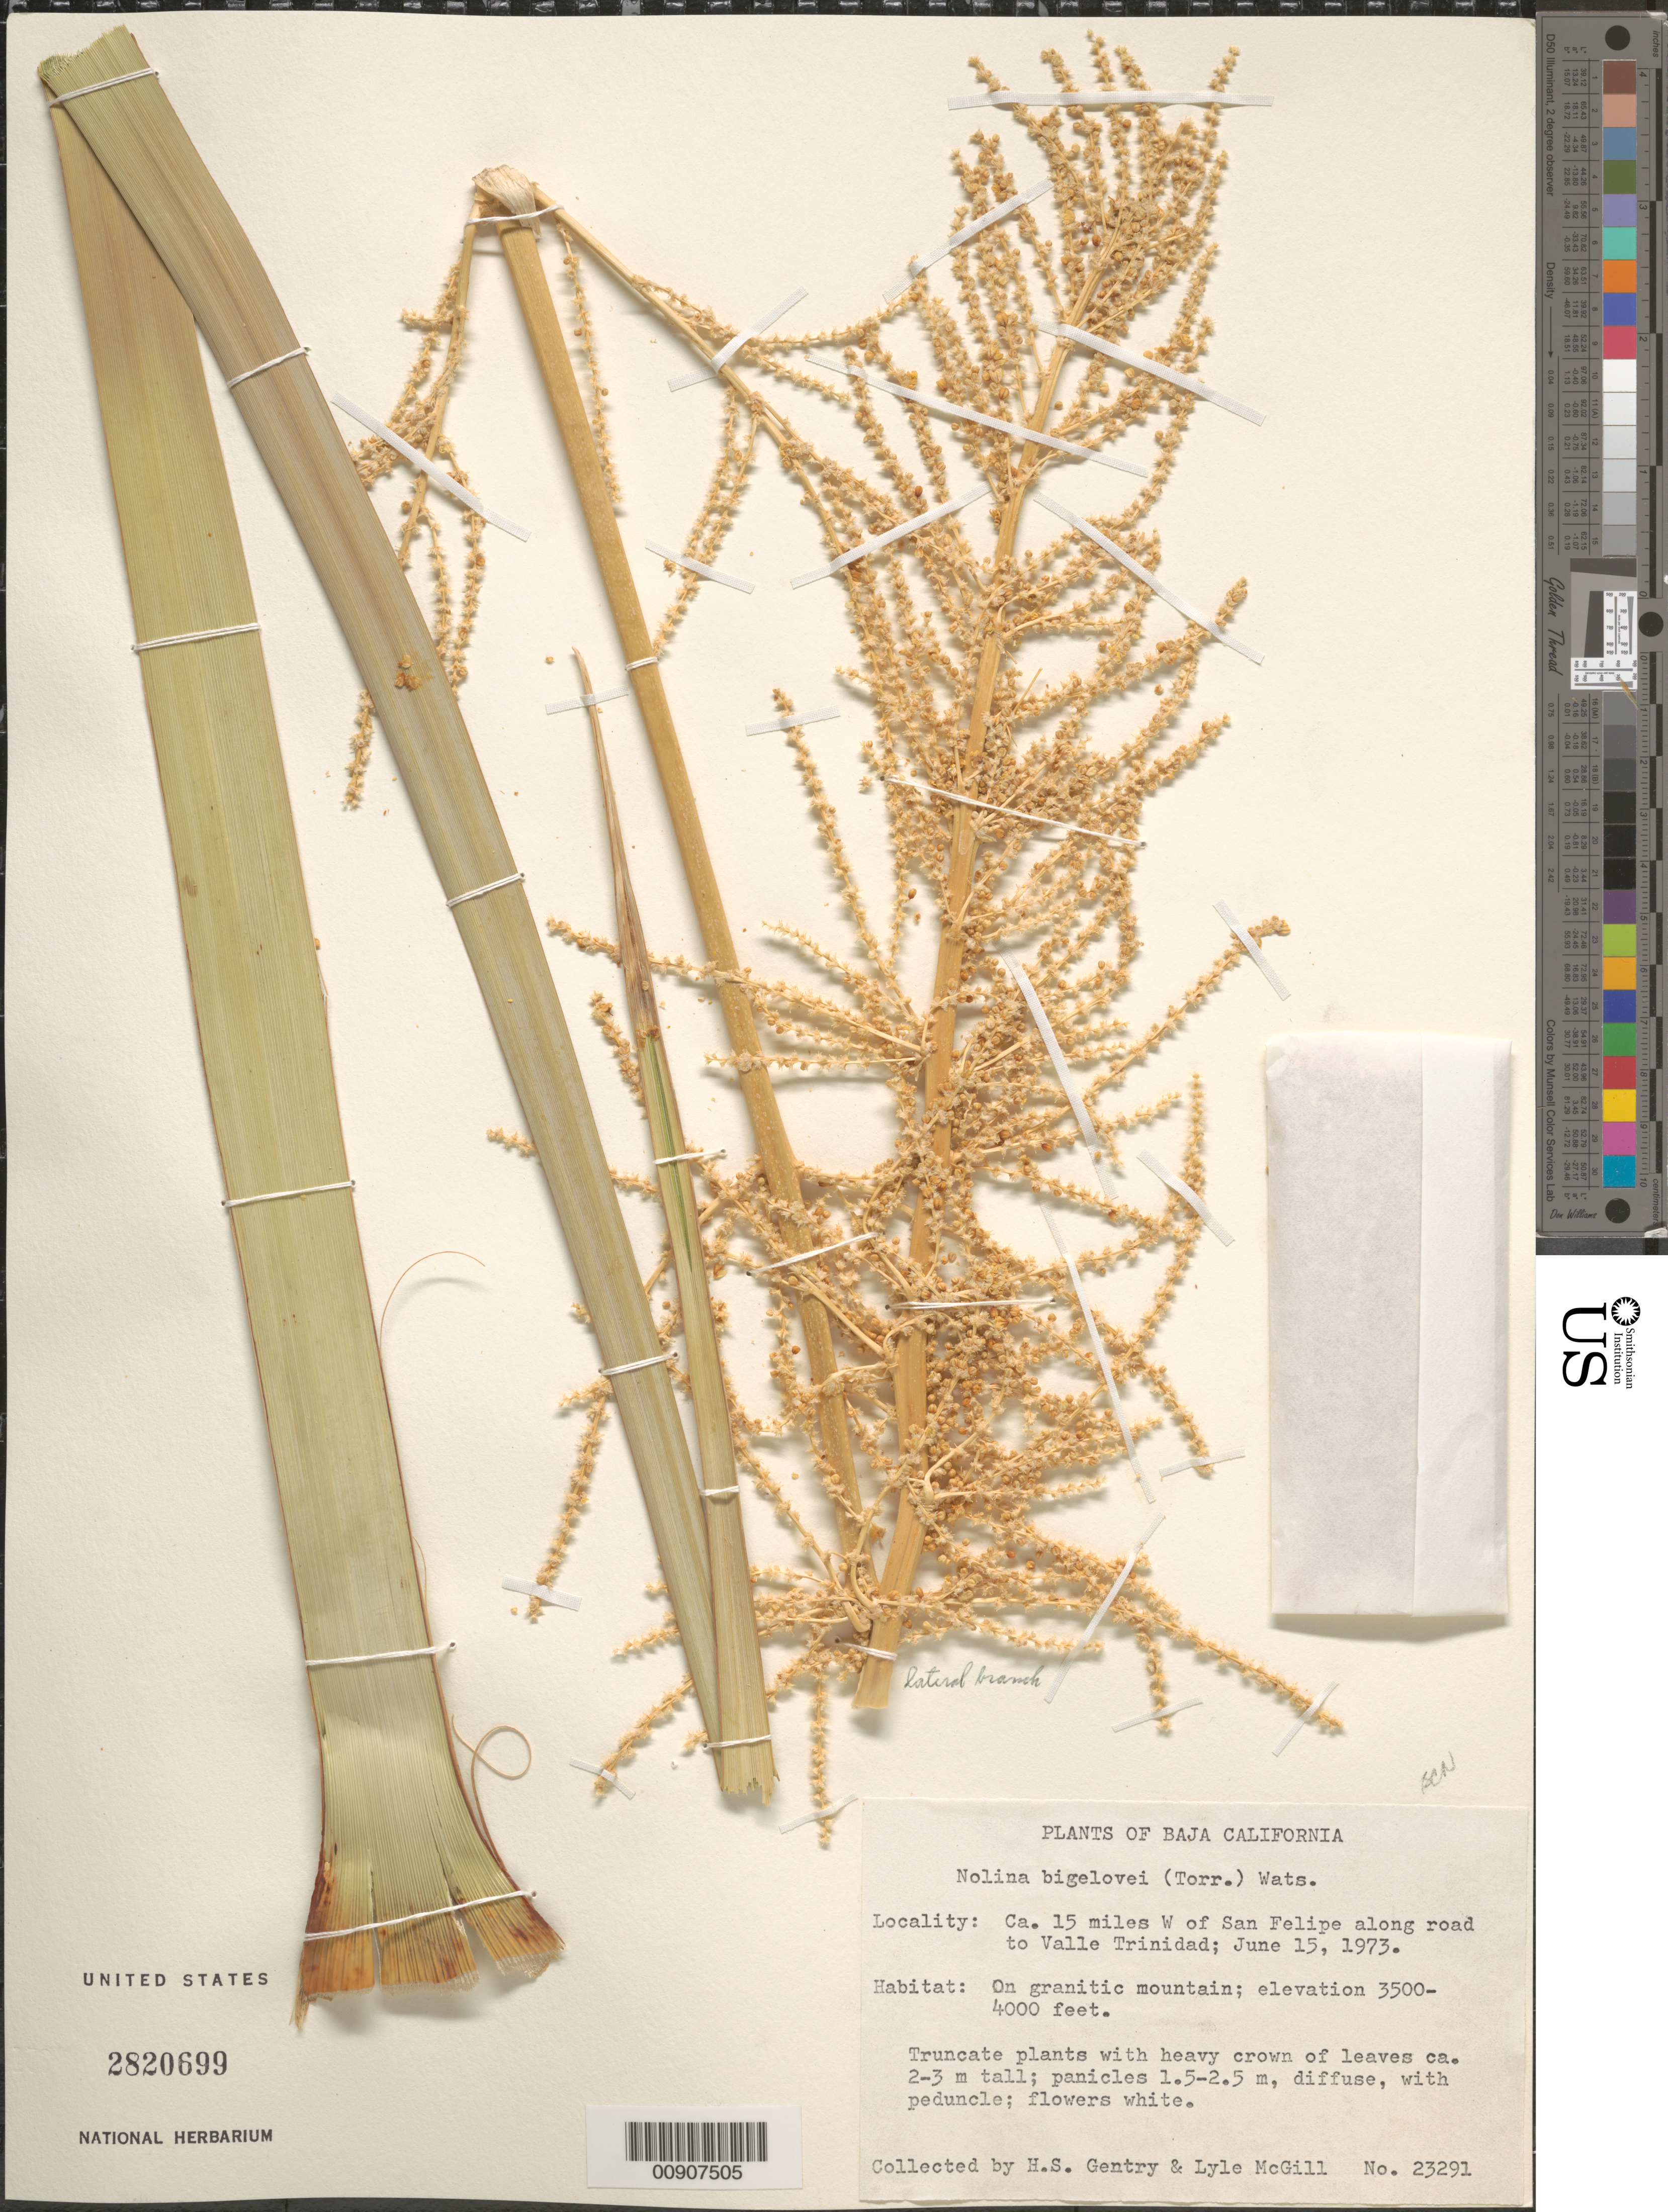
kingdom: Plantae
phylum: Tracheophyta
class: Liliopsida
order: Asparagales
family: Asparagaceae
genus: Nolina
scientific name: Nolina bigelovii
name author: (Torr.) S. Watson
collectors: H. S. Gentry & L. McGill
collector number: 23291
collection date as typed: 15 Jun 1973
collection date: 1973-06-15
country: Mexico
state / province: Baja California Norte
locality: Ca. 15 miles W of San Felipe along road to Valle Trinidad. Baja California.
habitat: On granitic mountain.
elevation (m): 1067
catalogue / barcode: US 2820699